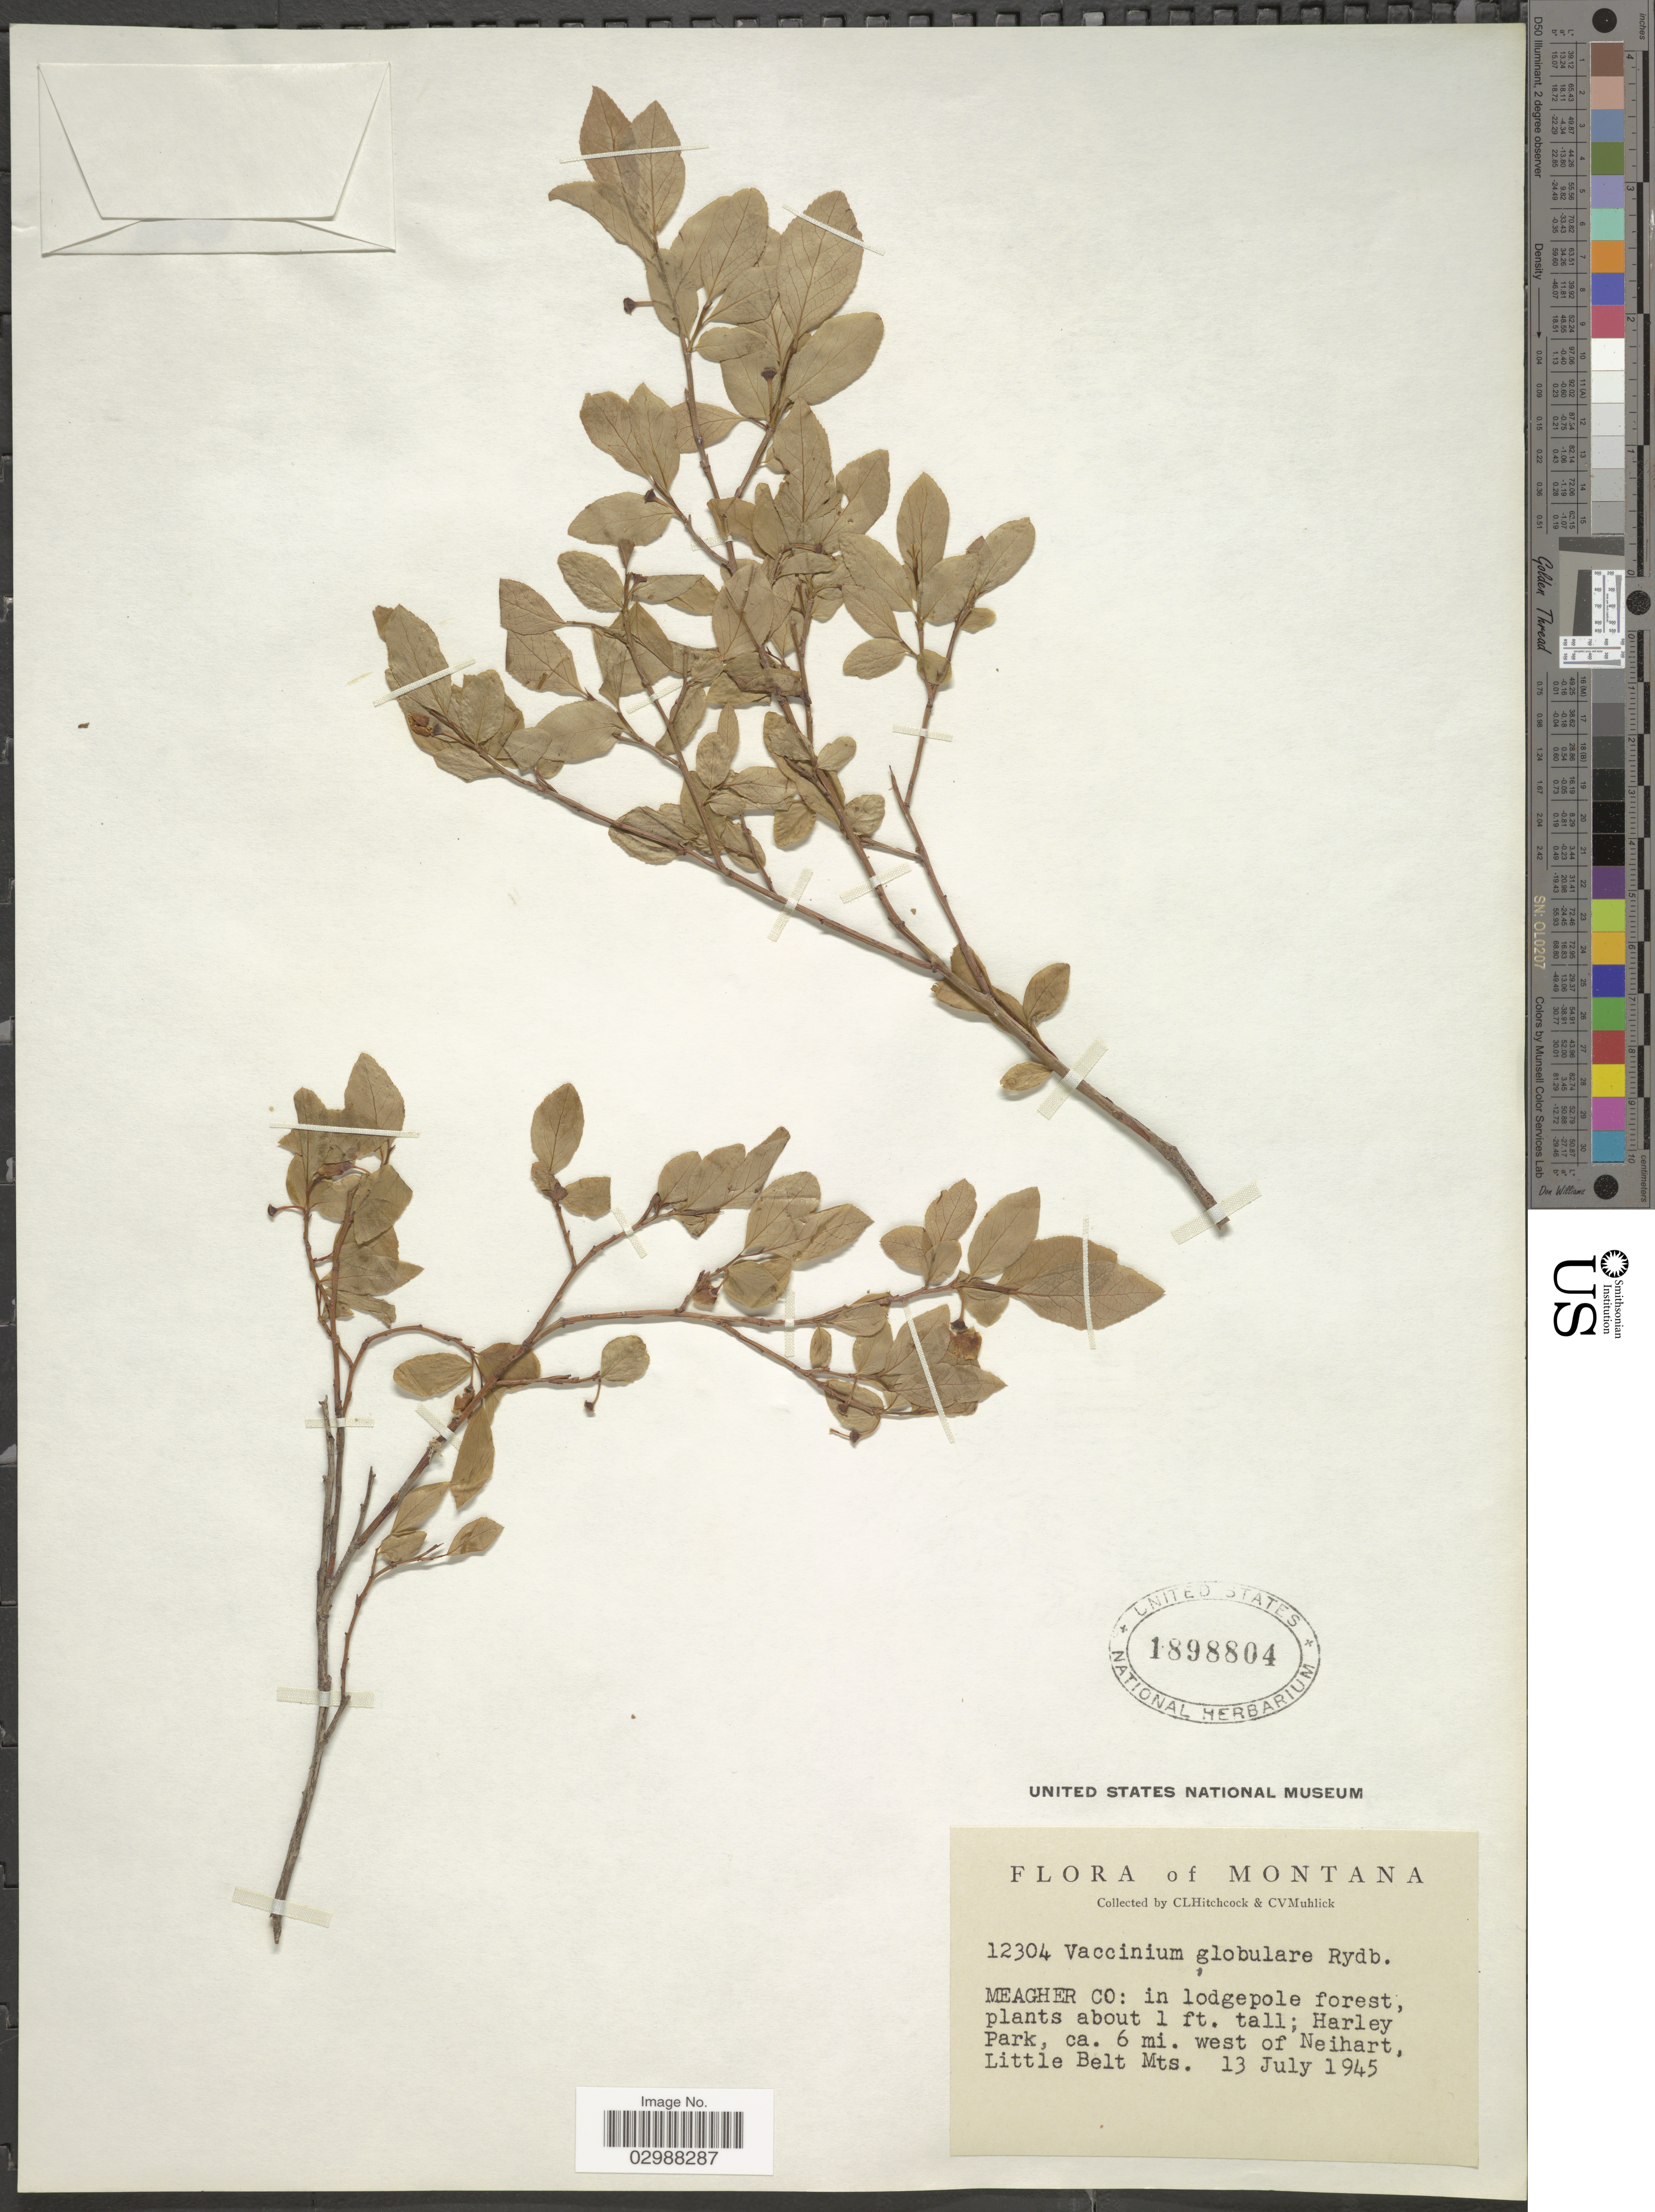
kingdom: Plantae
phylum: Tracheophyta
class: Magnoliopsida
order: Ericales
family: Ericaceae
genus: Vaccinium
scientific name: Vaccinium globulare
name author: Rydb.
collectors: C. L. Hitchcock & C. V. Muhlick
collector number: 12304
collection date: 1945-07-13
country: United States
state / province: Montana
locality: Meagher Co: in lodgepole forest. Harley Park, ca. 6 mi. west of Neihart, Little Belt Mts.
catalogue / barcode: US 1898804